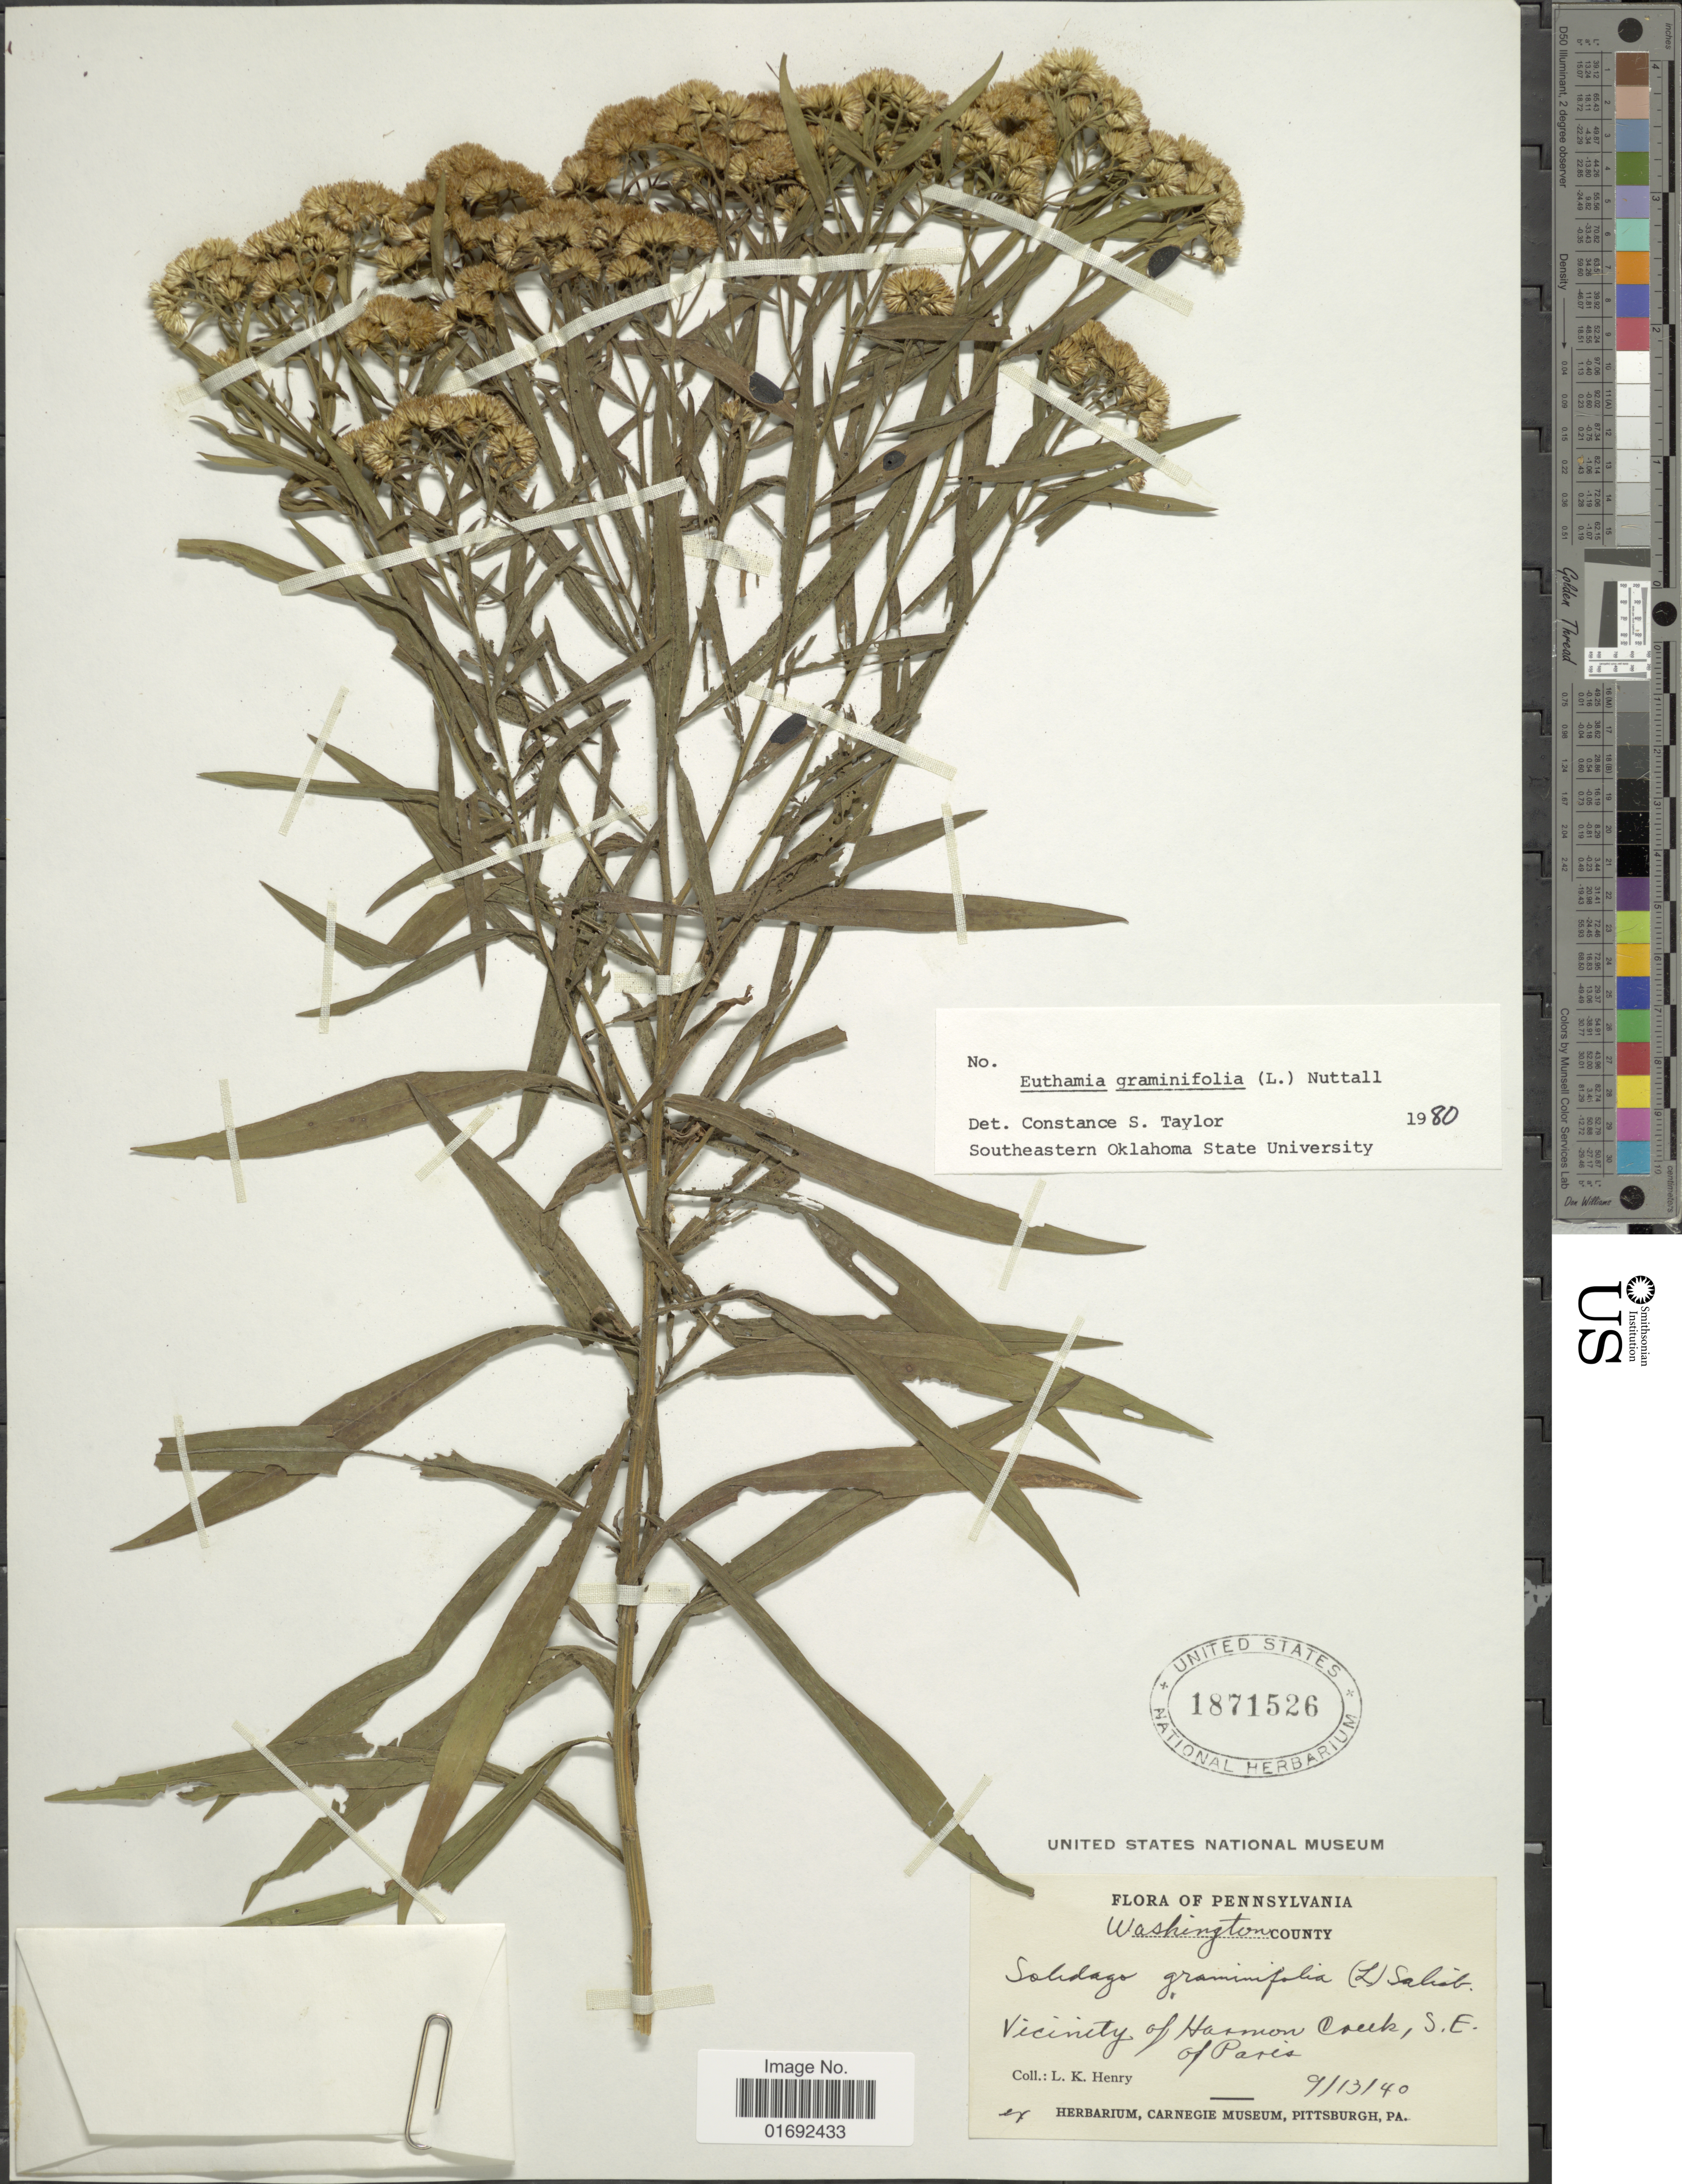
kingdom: Plantae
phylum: Tracheophyta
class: Magnoliopsida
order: Asterales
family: Asteraceae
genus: Euthamia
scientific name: Euthamia graminifolia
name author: (L.) Nutt.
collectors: L. K. Henry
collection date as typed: Transcribed d/m/y: 13/9/40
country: United States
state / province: Pennsylvania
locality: Washington County, Vicinity of Harmon Creek, S. E. of Paris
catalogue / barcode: US 1871526